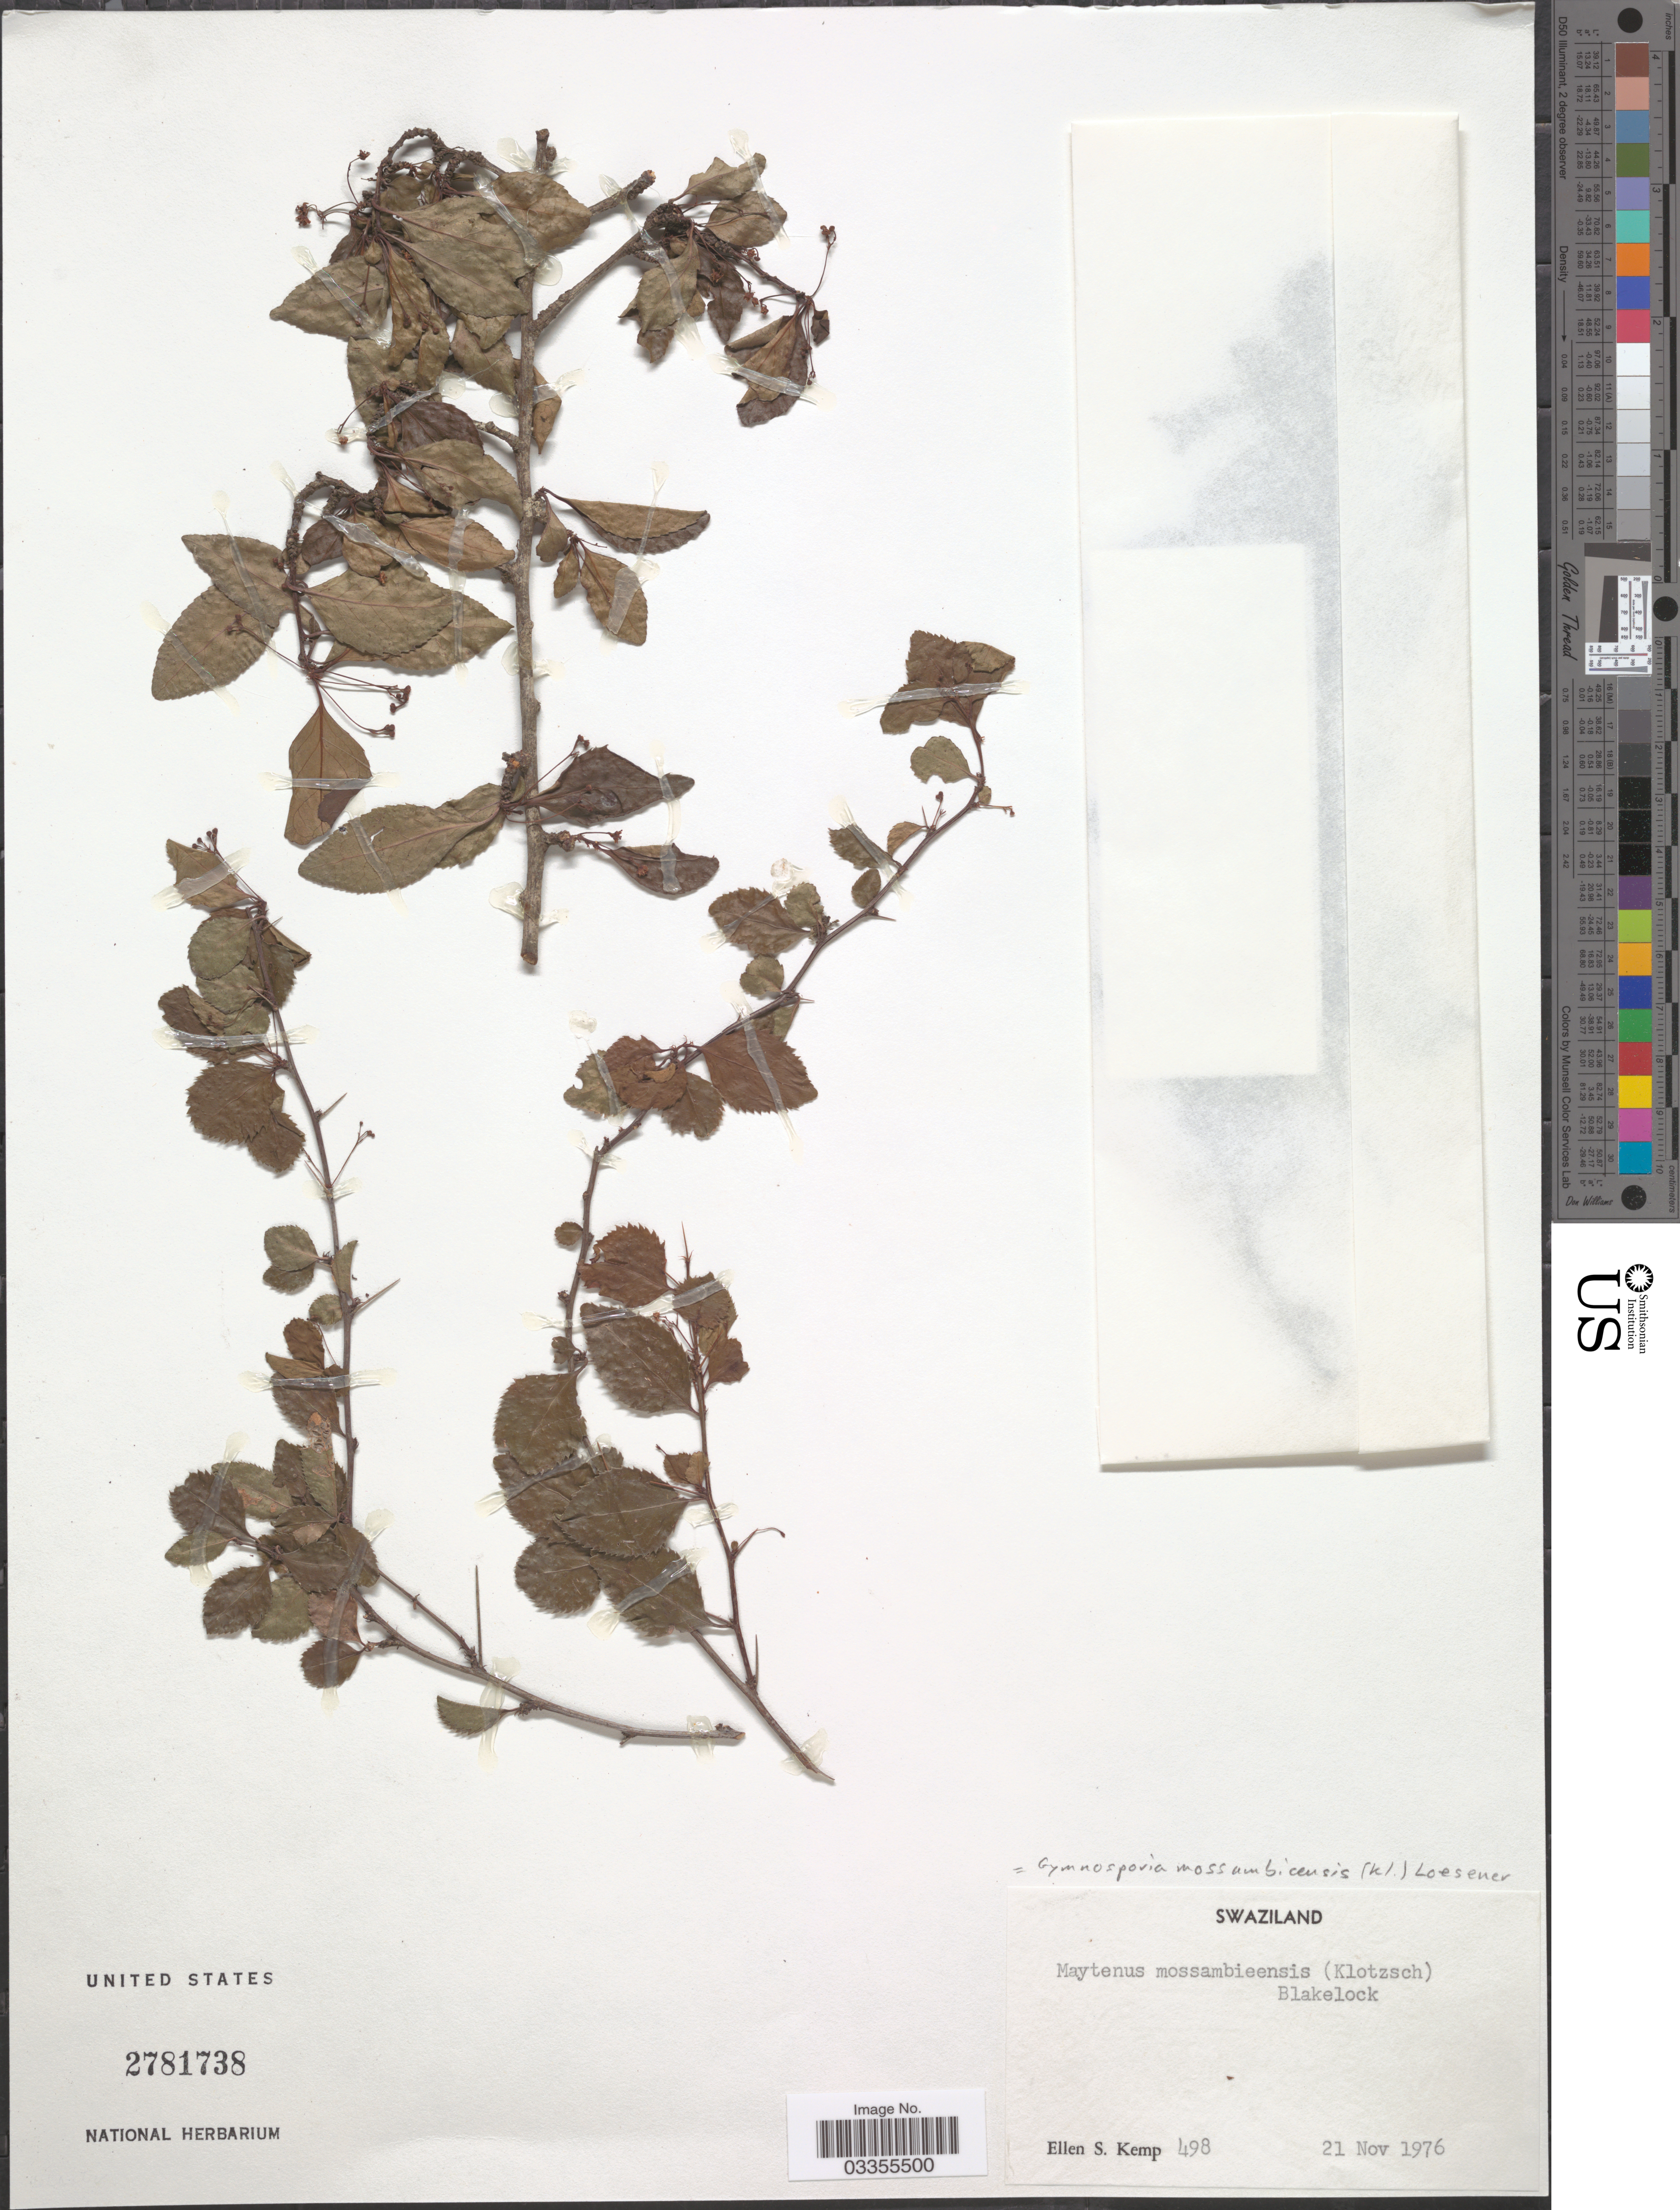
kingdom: Plantae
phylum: Tracheophyta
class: Magnoliopsida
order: Celastrales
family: Celastraceae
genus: Gymnosporia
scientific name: Gymnosporia mossambicensis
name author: (Klotzsch) Loes.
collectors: E. S. Kemp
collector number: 498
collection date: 1976-11-21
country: Eswatini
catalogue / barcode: US 2781738